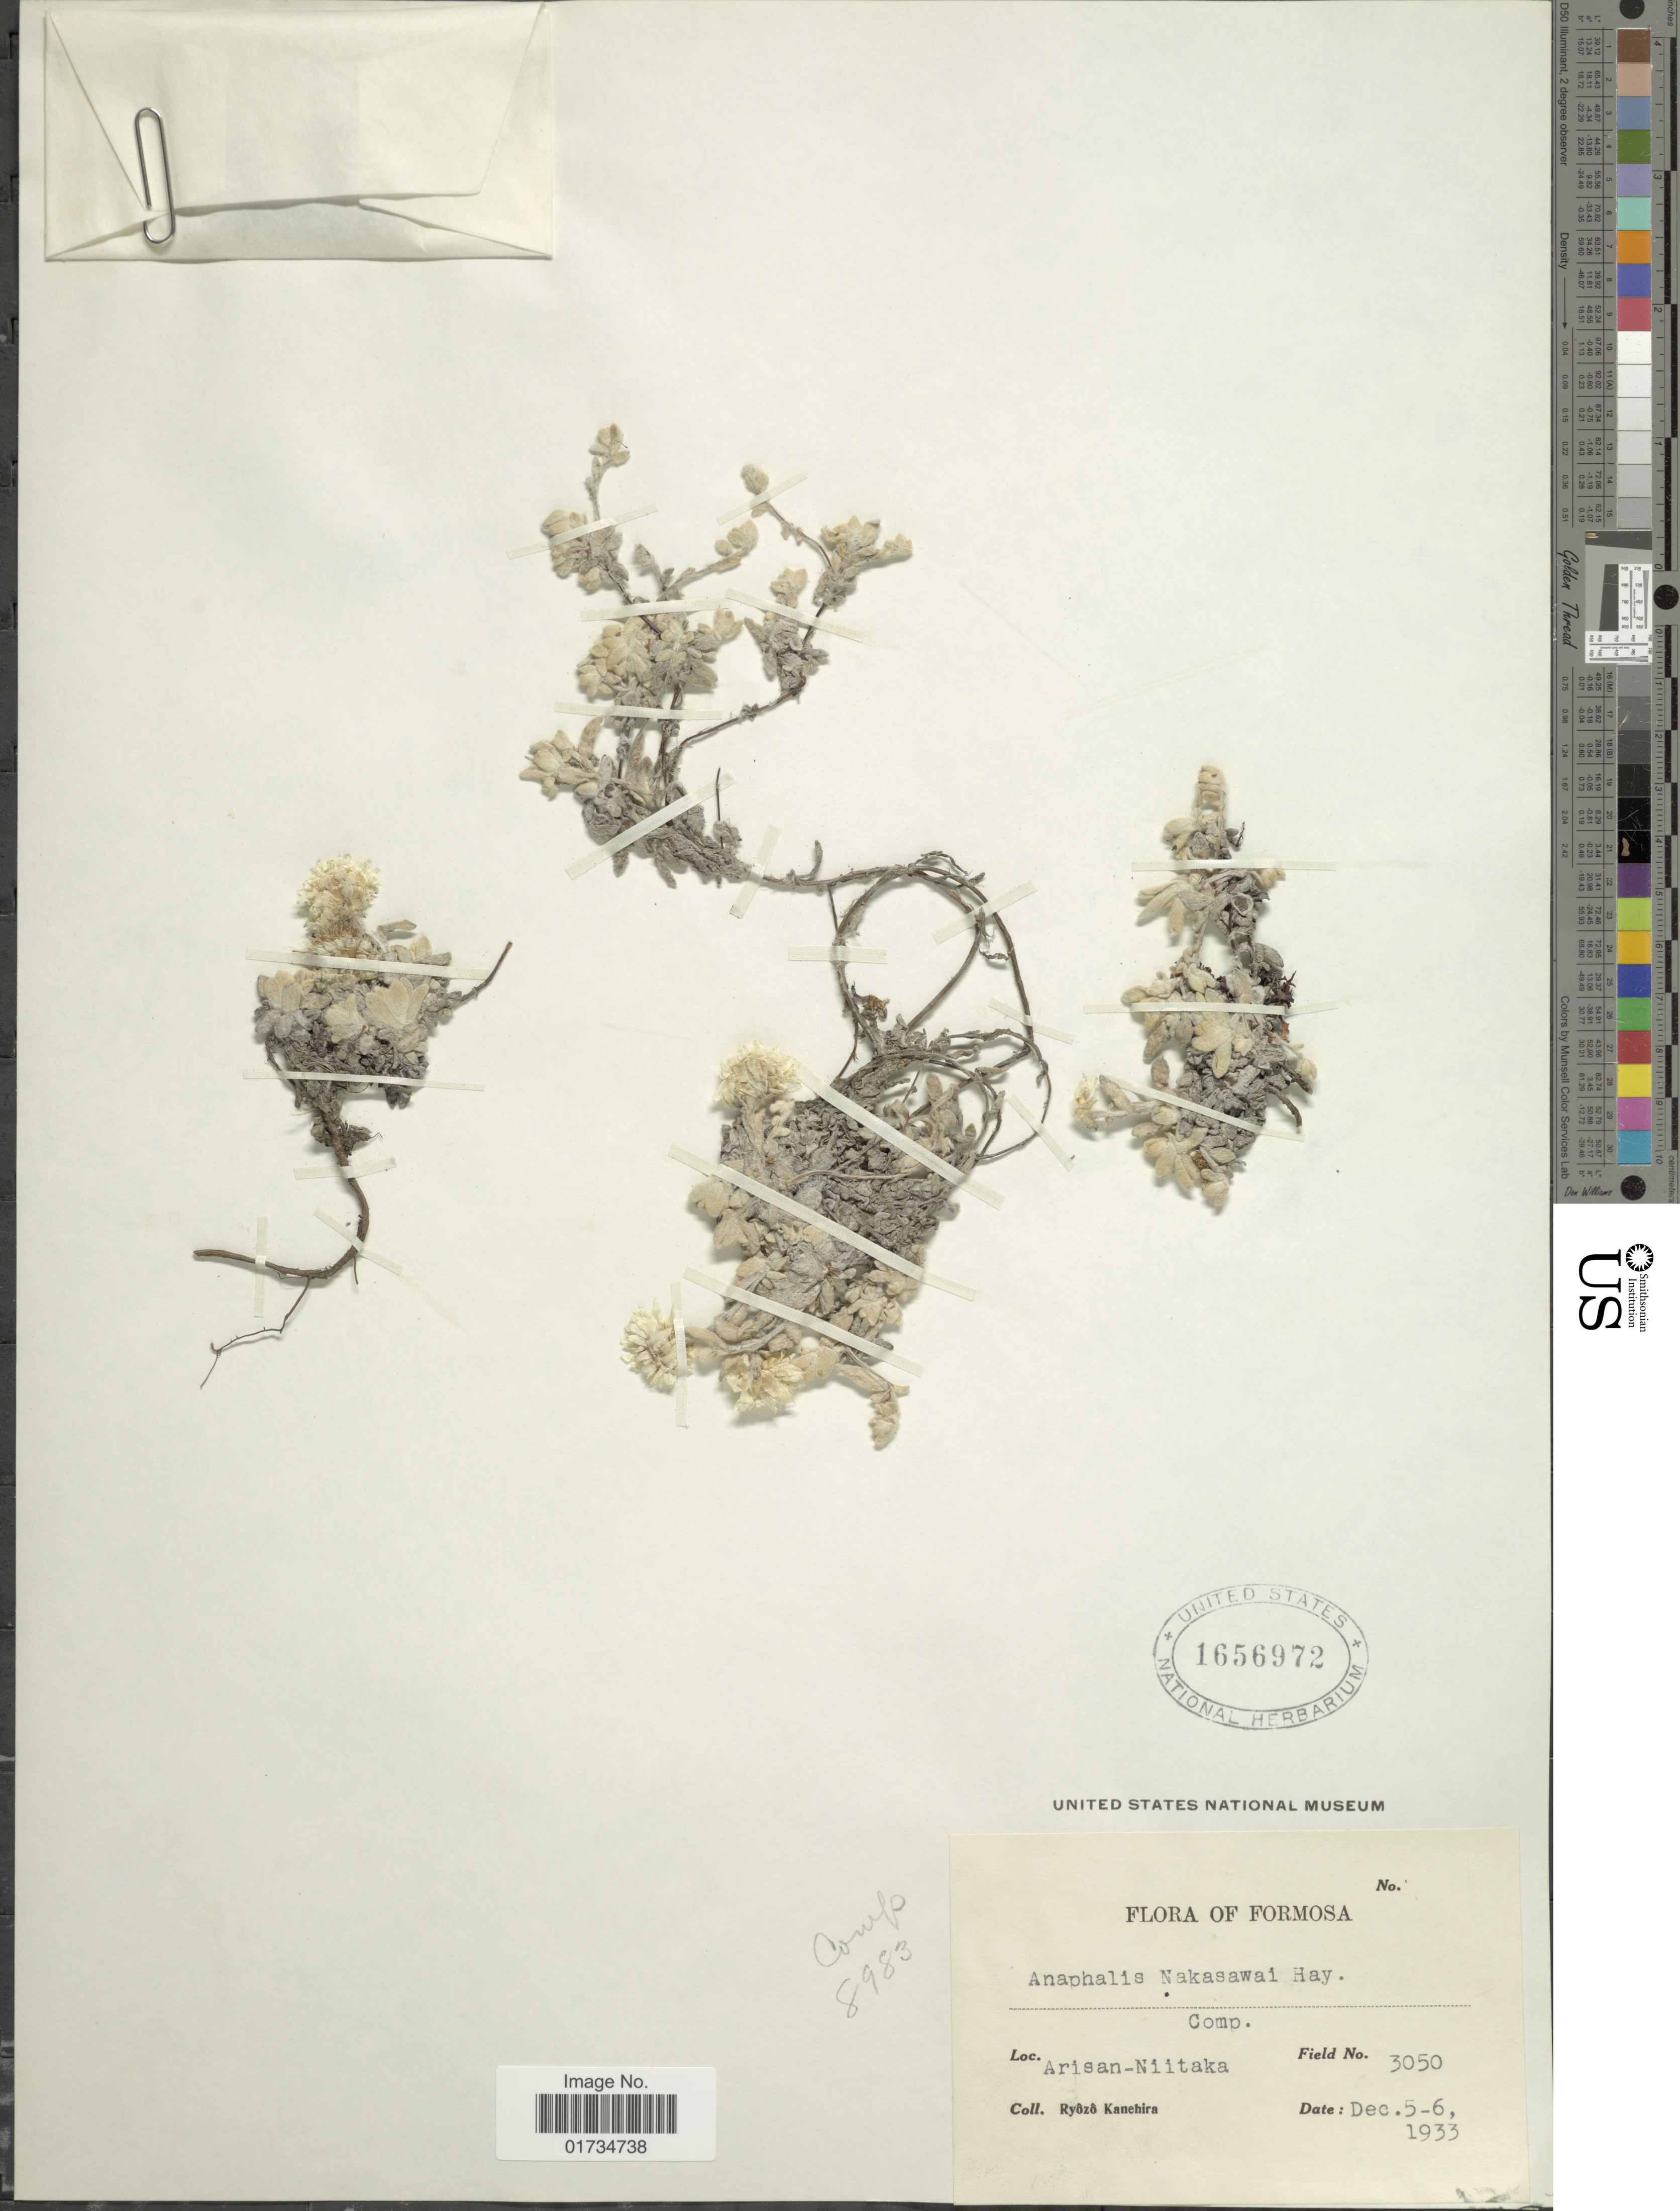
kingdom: Plantae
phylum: Tracheophyta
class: Magnoliopsida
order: Asterales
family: Asteraceae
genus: Anaphalis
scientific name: Anaphalis nagasawai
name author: Hayata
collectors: R. Kanehira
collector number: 3050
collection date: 1933-12-05/1933-12-06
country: Taiwan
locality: Formosa. Arisan-Niitakayama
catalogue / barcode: US 1656972